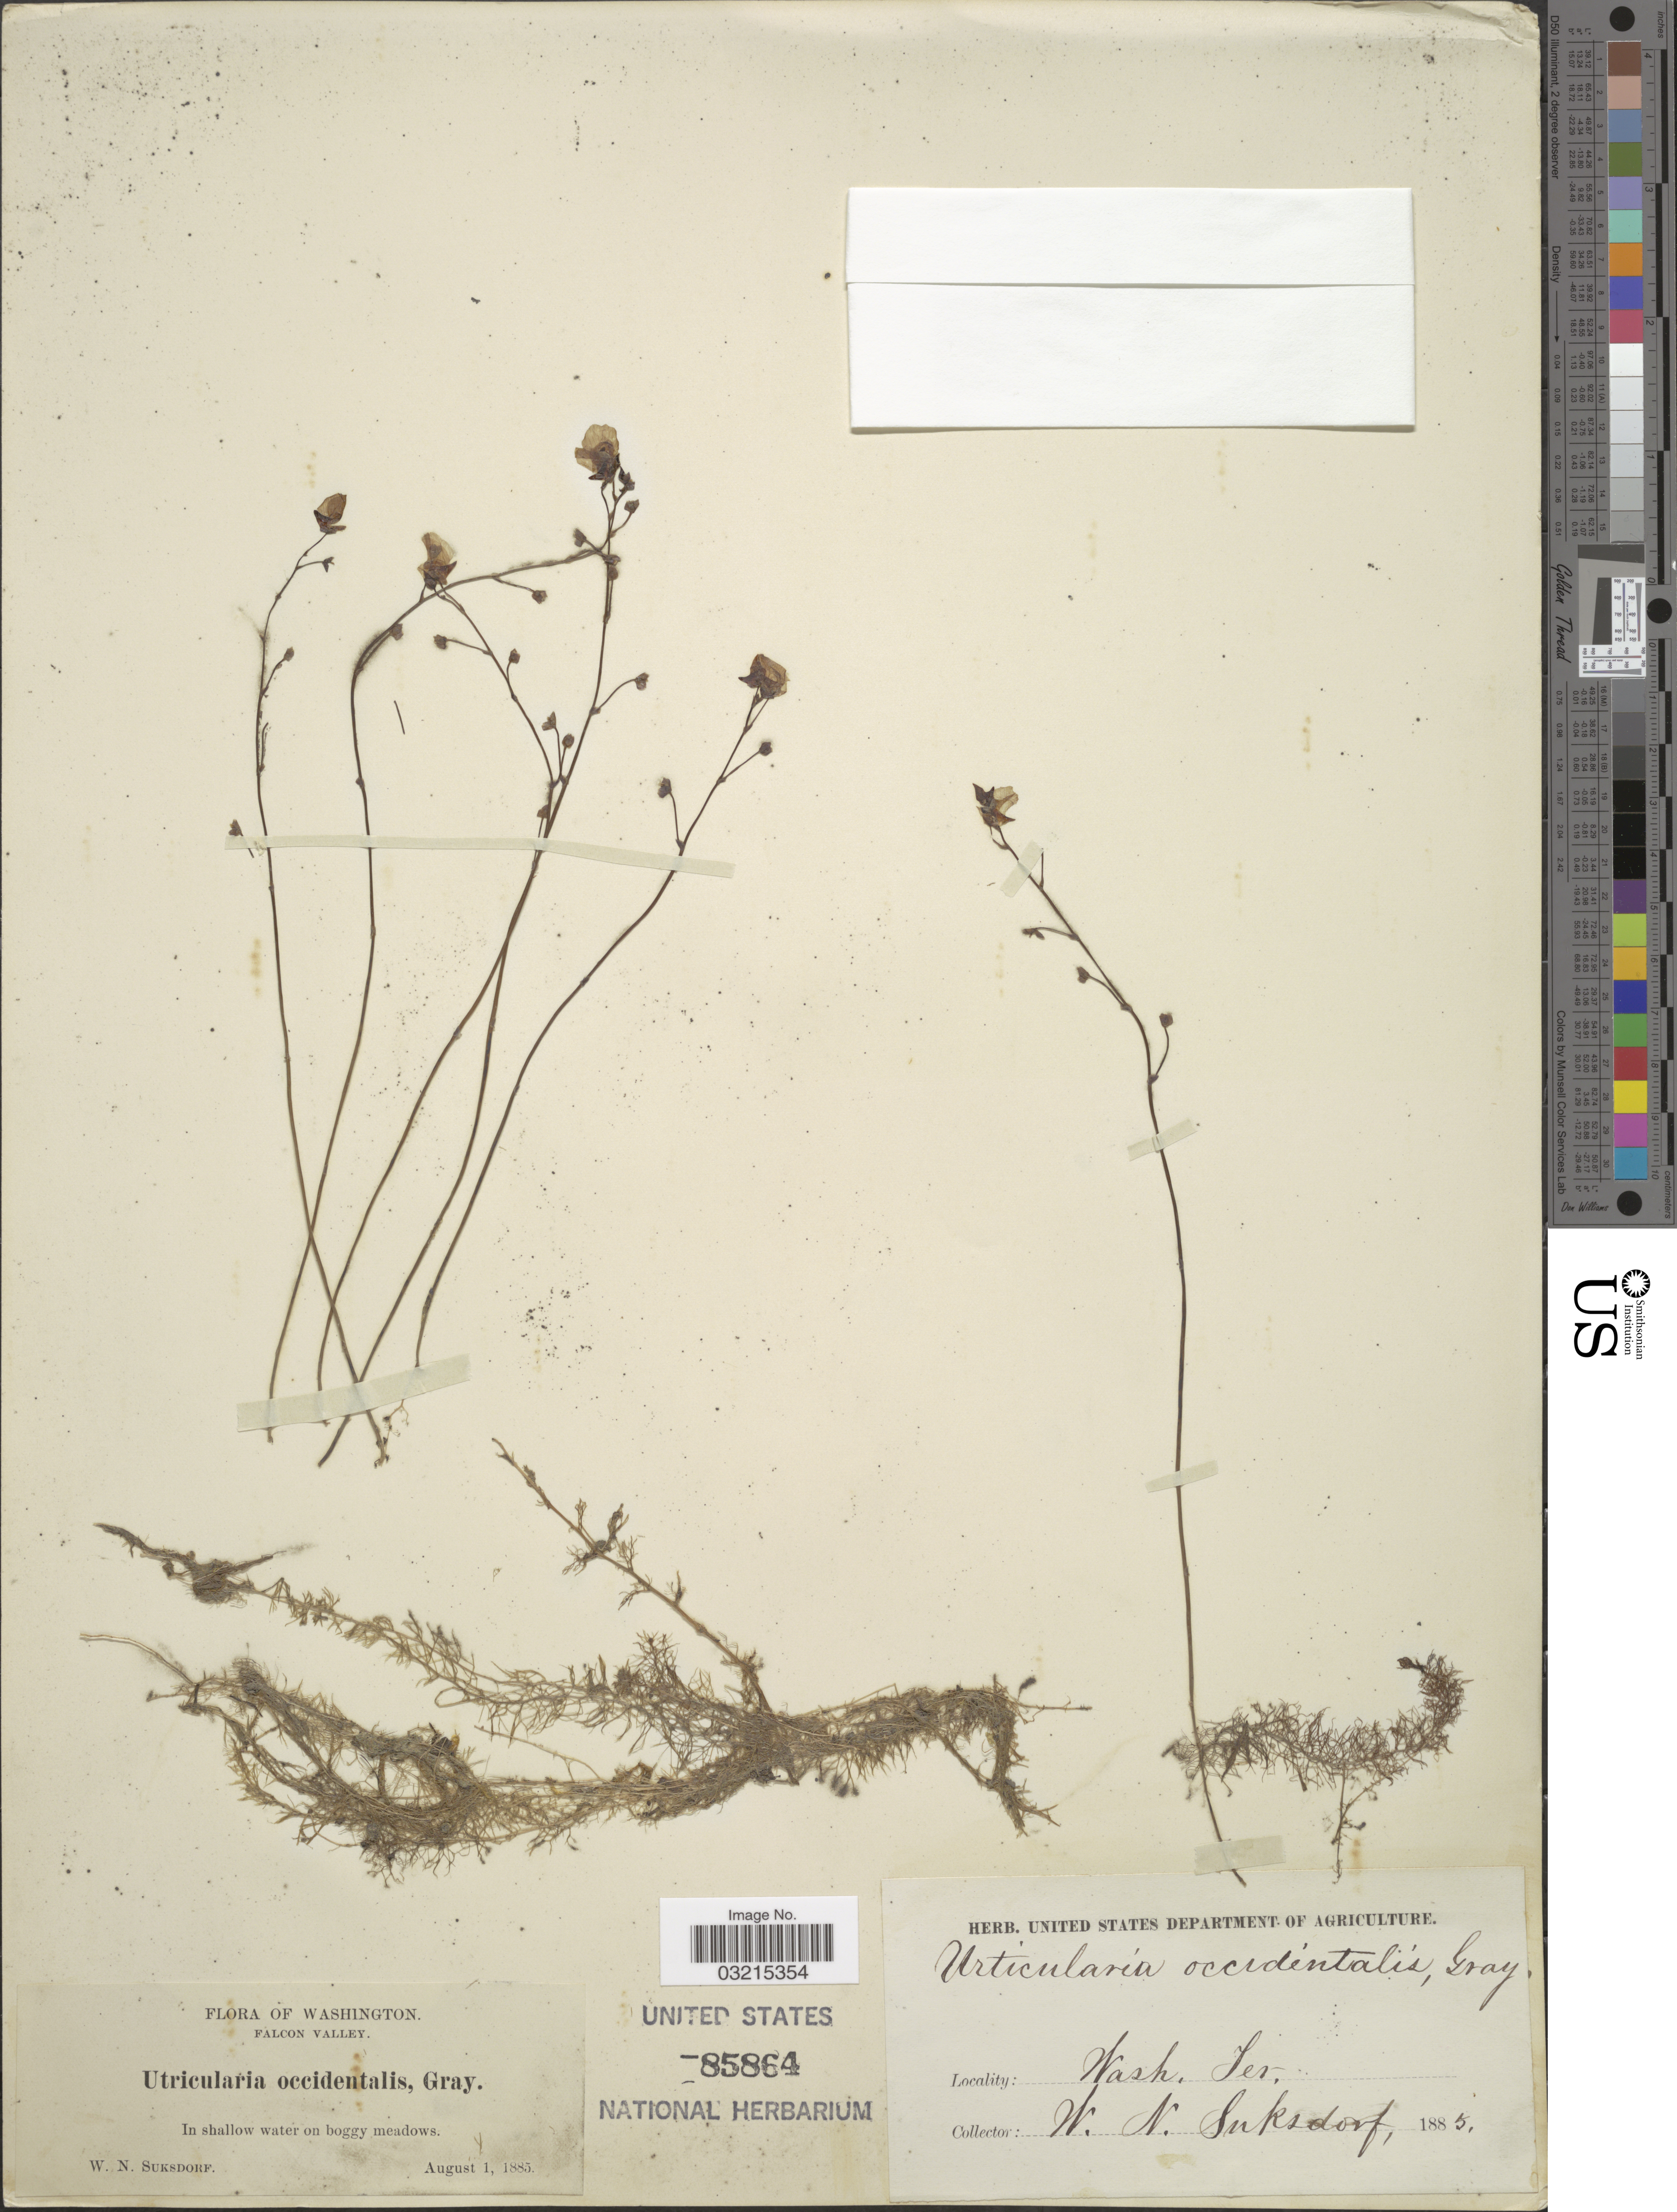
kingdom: Plantae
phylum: Tracheophyta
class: Magnoliopsida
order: Lamiales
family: Lentibulariaceae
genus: Utricularia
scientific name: Utricularia occidentalis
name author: A. Gray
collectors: W. N. Suksdorf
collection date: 1885-08-01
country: United States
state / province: Washington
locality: Falcon Valley. In shallow water on boggy meadows.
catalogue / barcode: US 85864